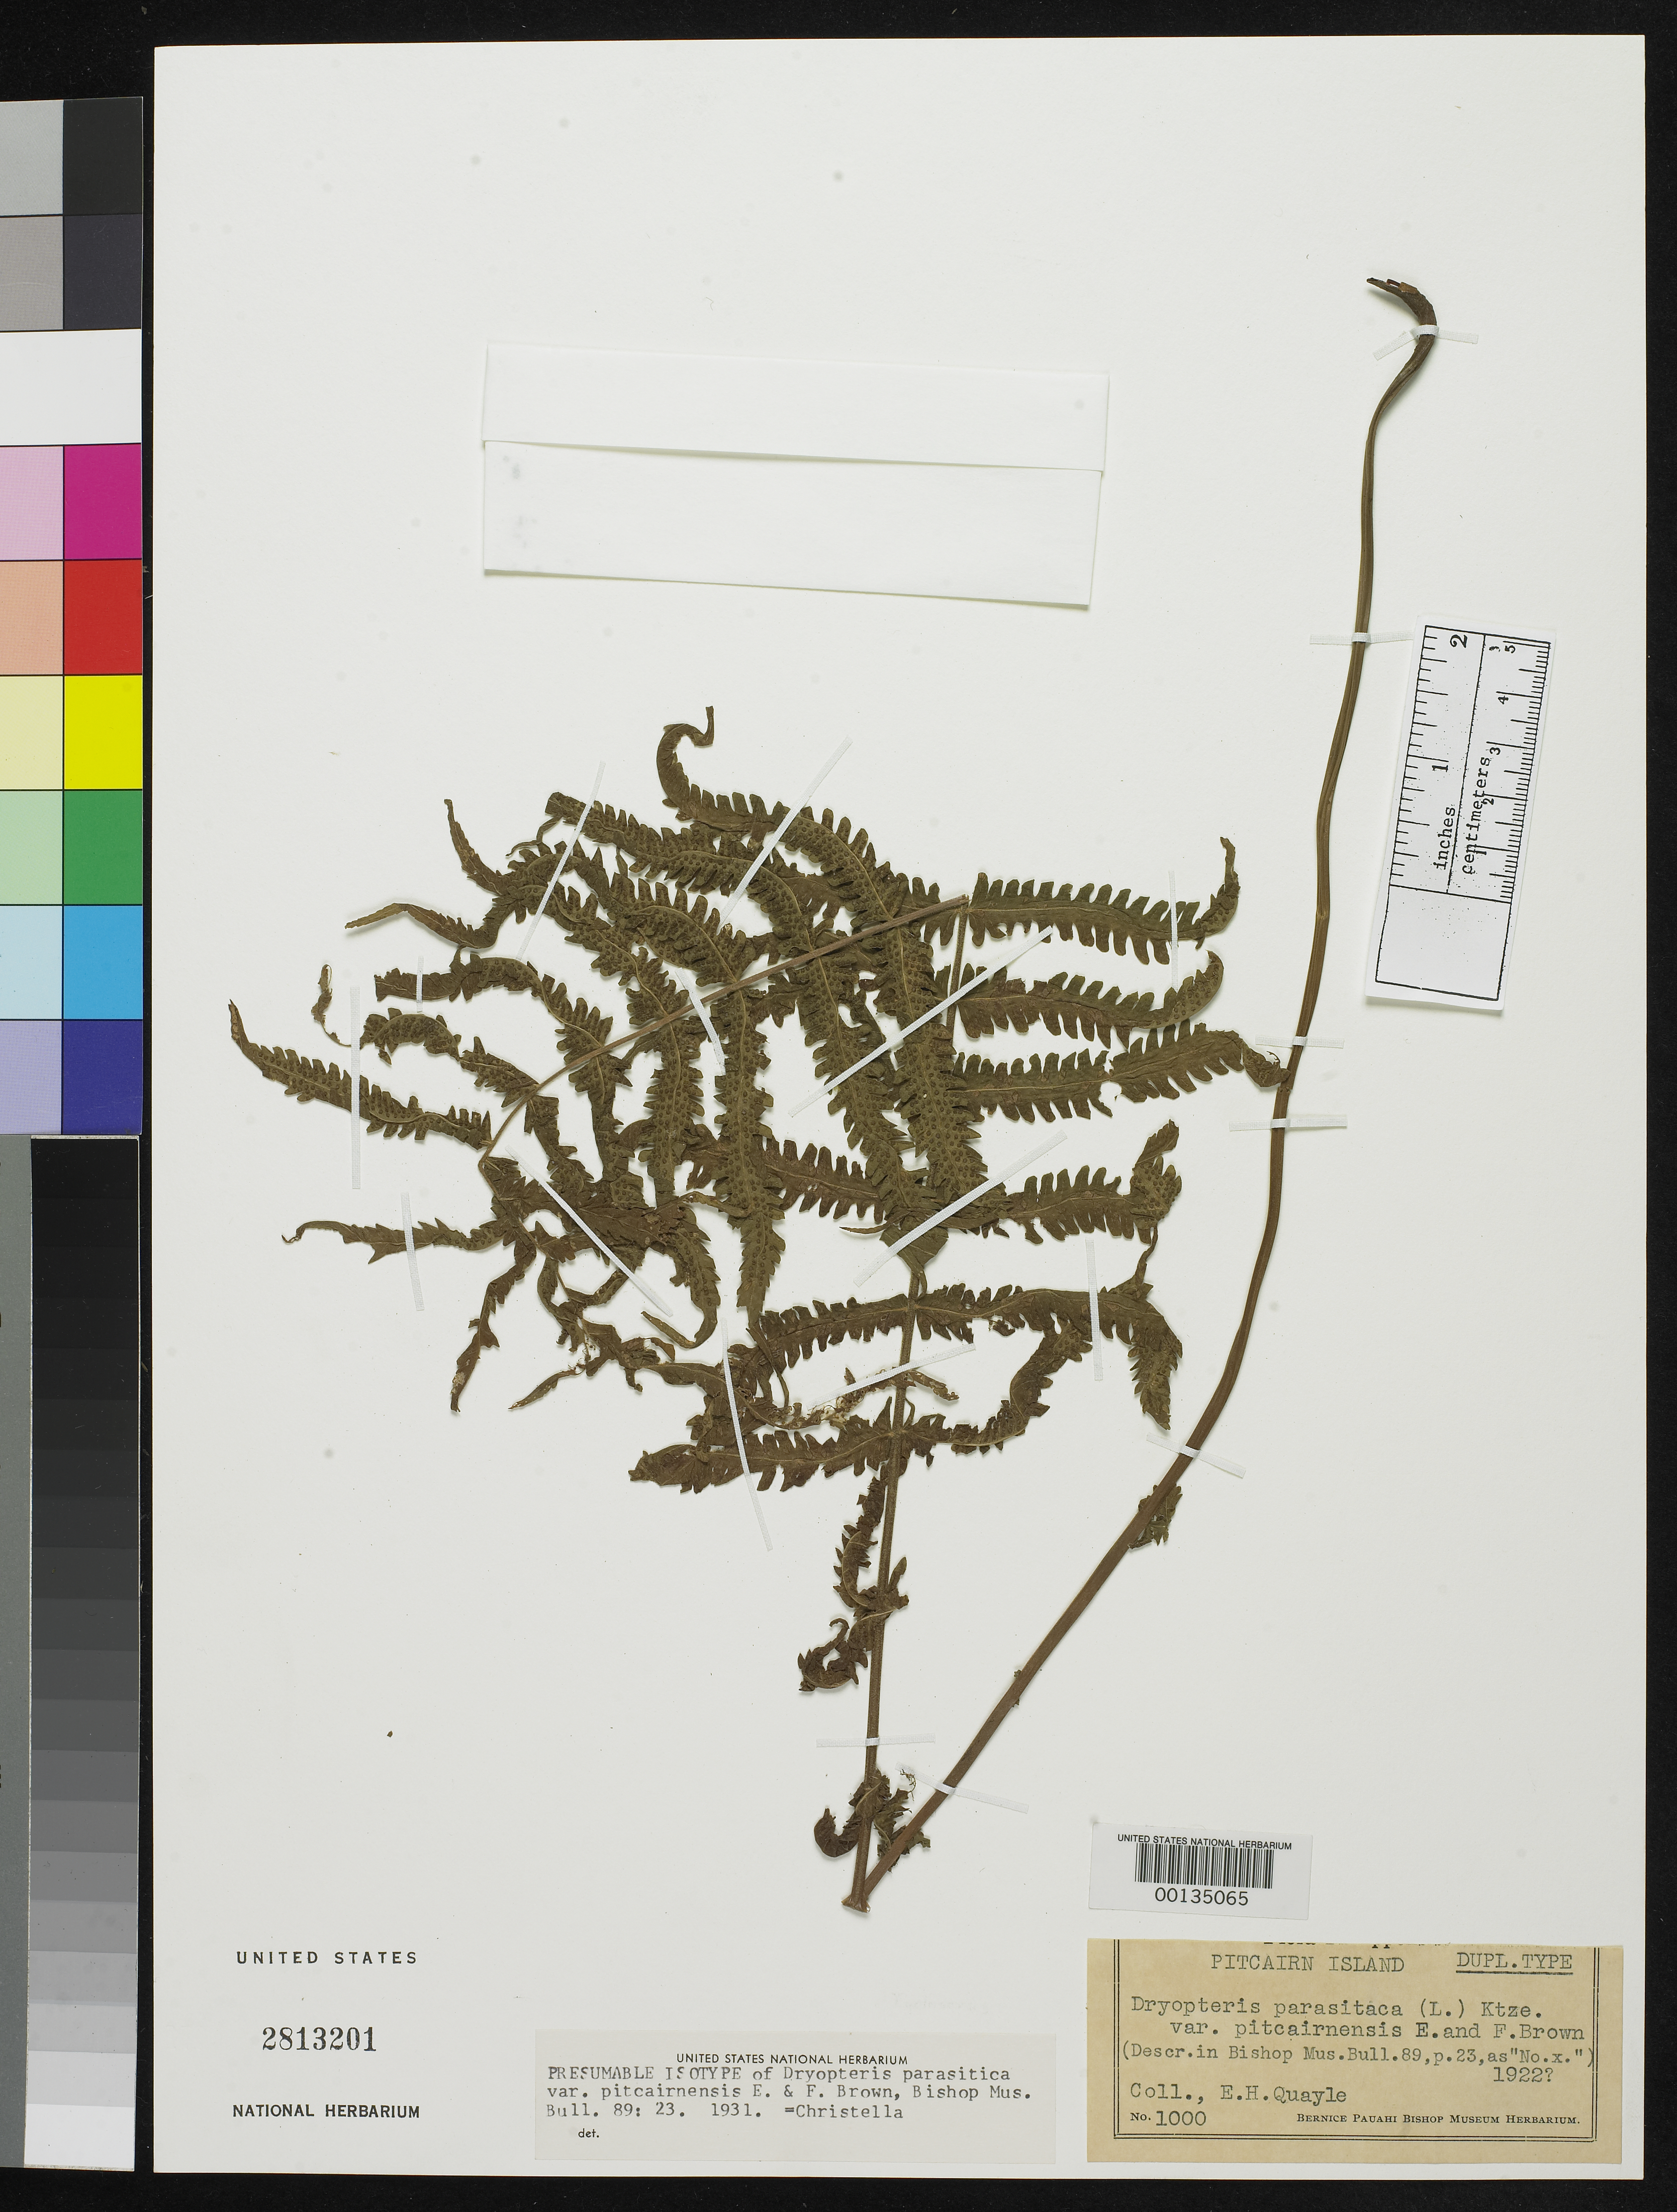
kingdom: Plantae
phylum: Tracheophyta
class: Polypodiopsida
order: Polypodiales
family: Dryopteridaceae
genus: Dryopteris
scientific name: Dryopteris parasitica var. pitcairnensis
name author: E.D. Br. & F. Br.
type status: Possible Isotype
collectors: E. Quayle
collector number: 1000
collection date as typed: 1922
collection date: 1922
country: Pitcairn Islands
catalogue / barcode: US 2813201